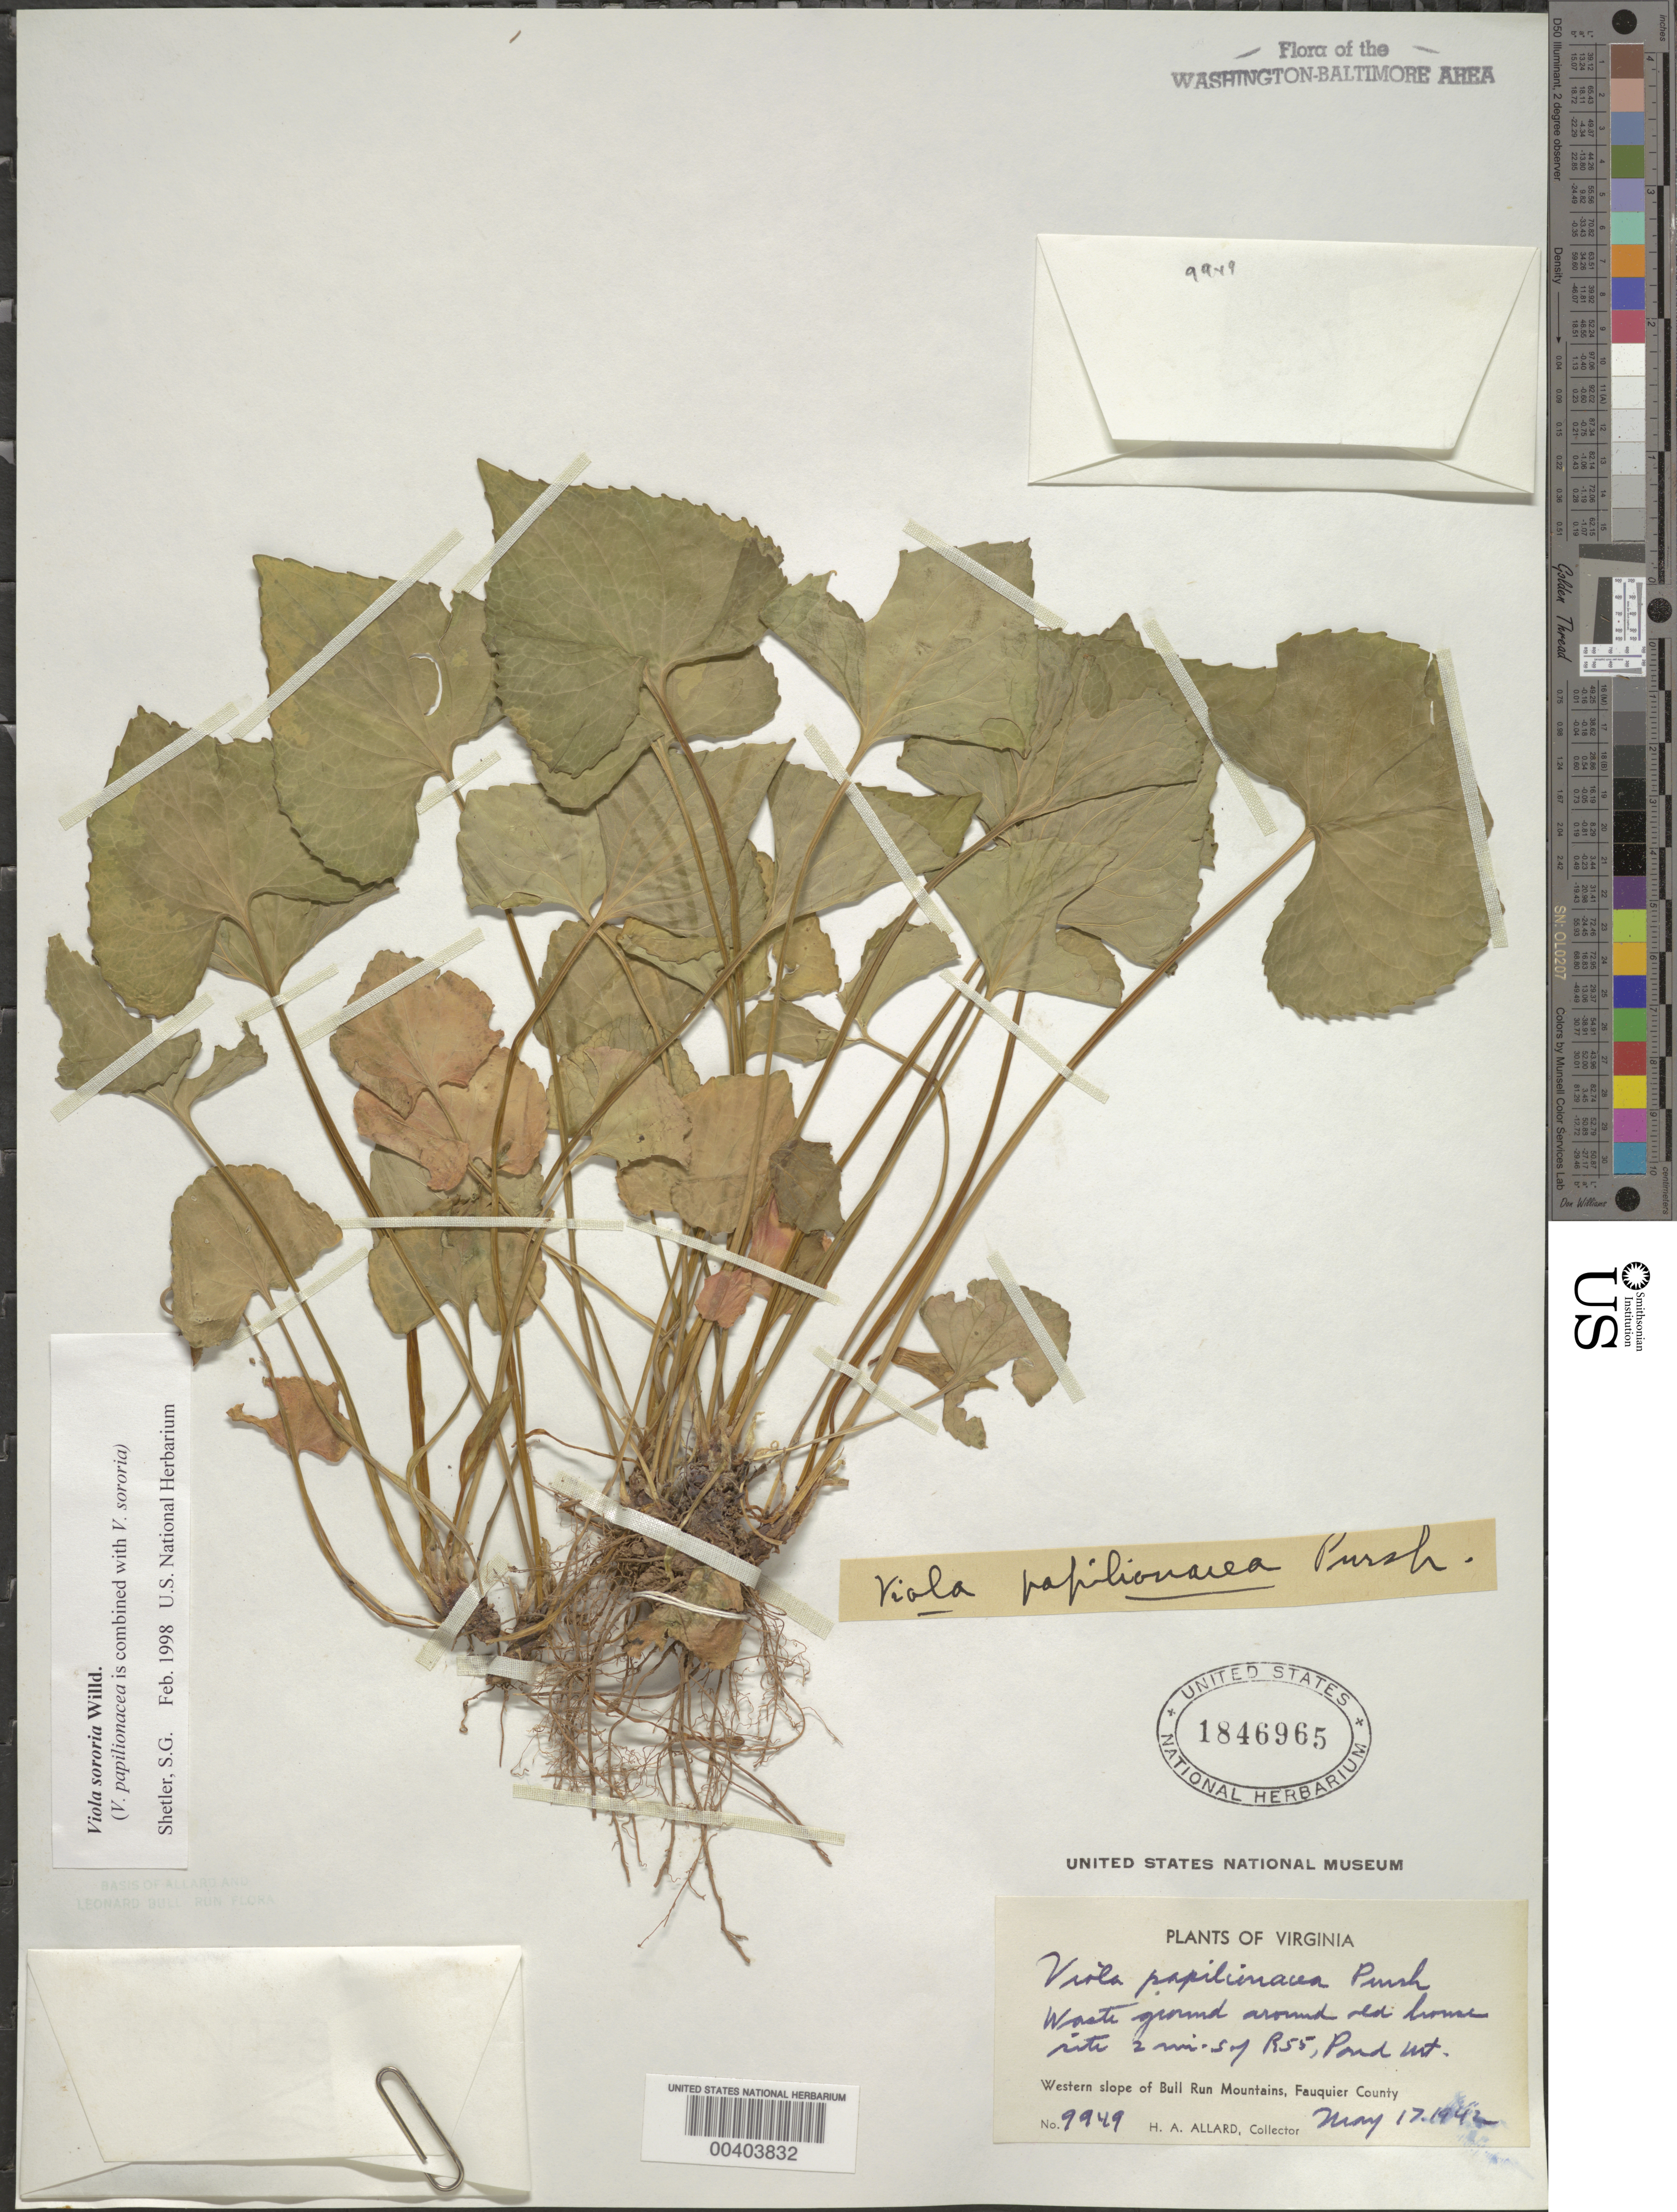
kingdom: Plantae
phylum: Tracheophyta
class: Magnoliopsida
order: Malpighiales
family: Violaceae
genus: Viola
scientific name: Viola sororia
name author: Willd.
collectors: H. A. Allard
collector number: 9949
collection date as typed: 17 May 1942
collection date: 1942-05-17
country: United States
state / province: Virginia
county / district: Fauquier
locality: South of Route 55, Pond Mts.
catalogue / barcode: US 1846965